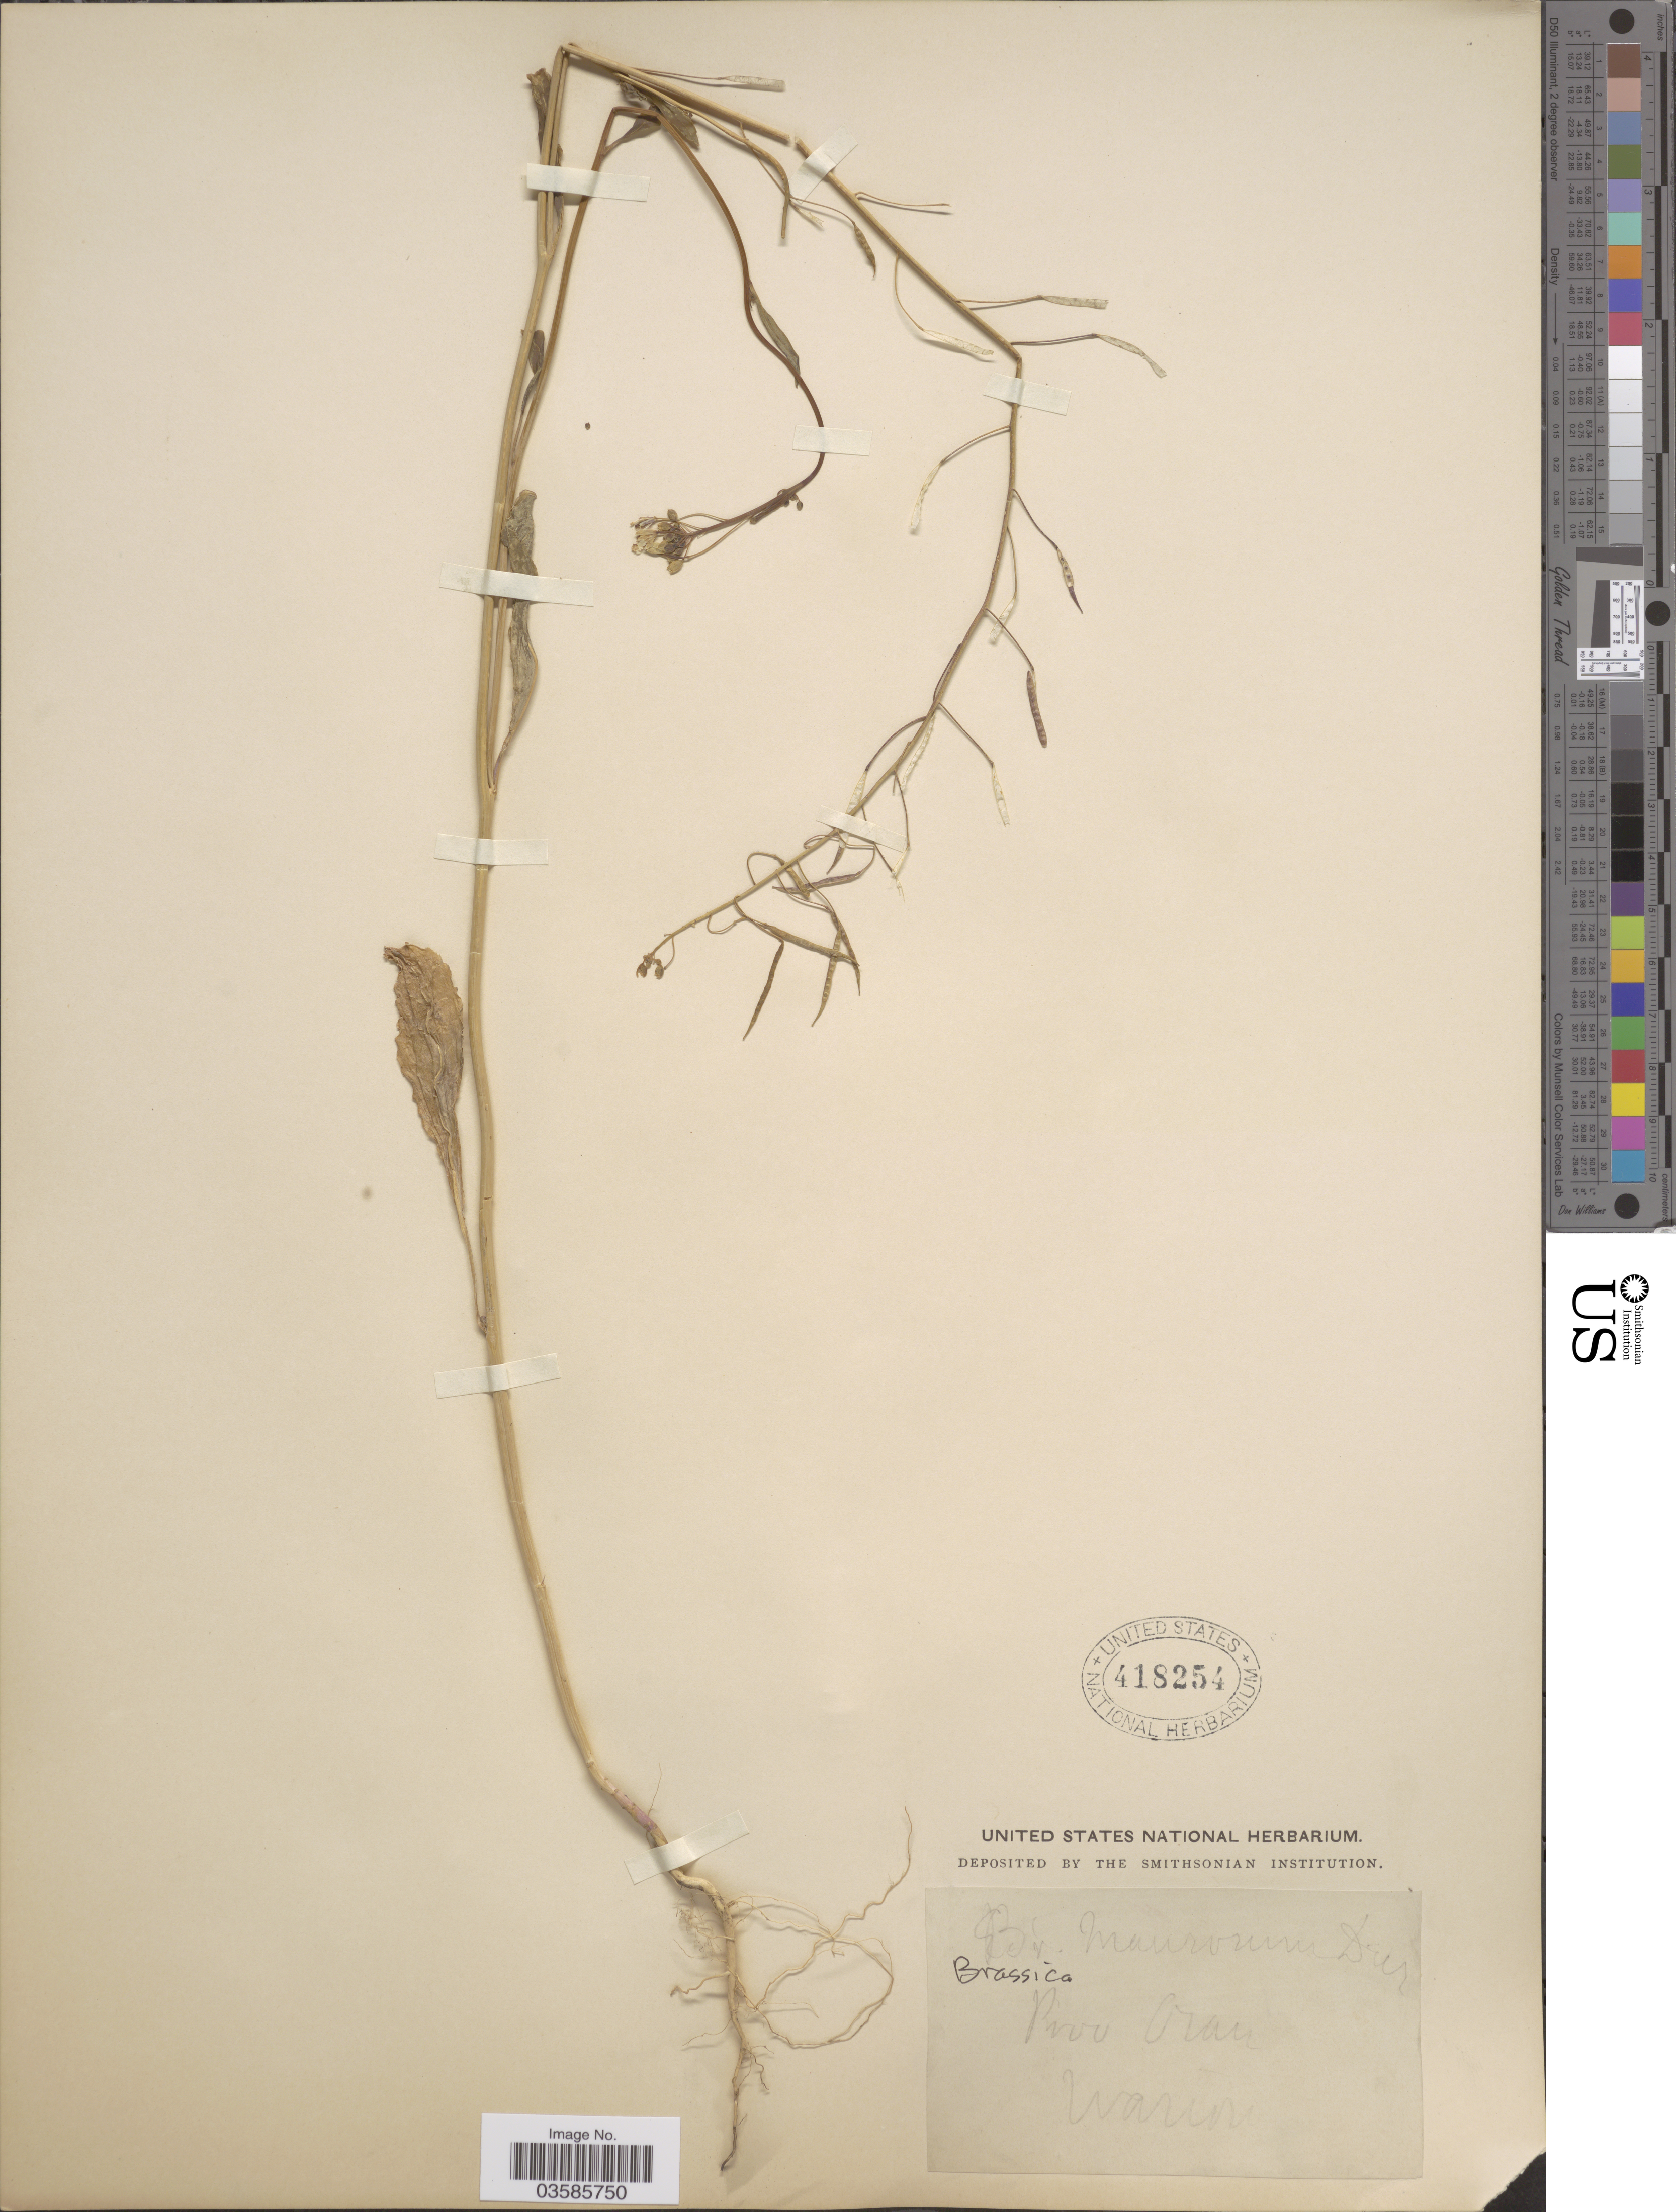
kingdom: Plantae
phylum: Tracheophyta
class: Magnoliopsida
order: Brassicales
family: Brassicaceae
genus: Brassica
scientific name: Brassica sp.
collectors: Warion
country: Algeria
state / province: Oran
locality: Prov. Oran.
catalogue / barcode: US 418254